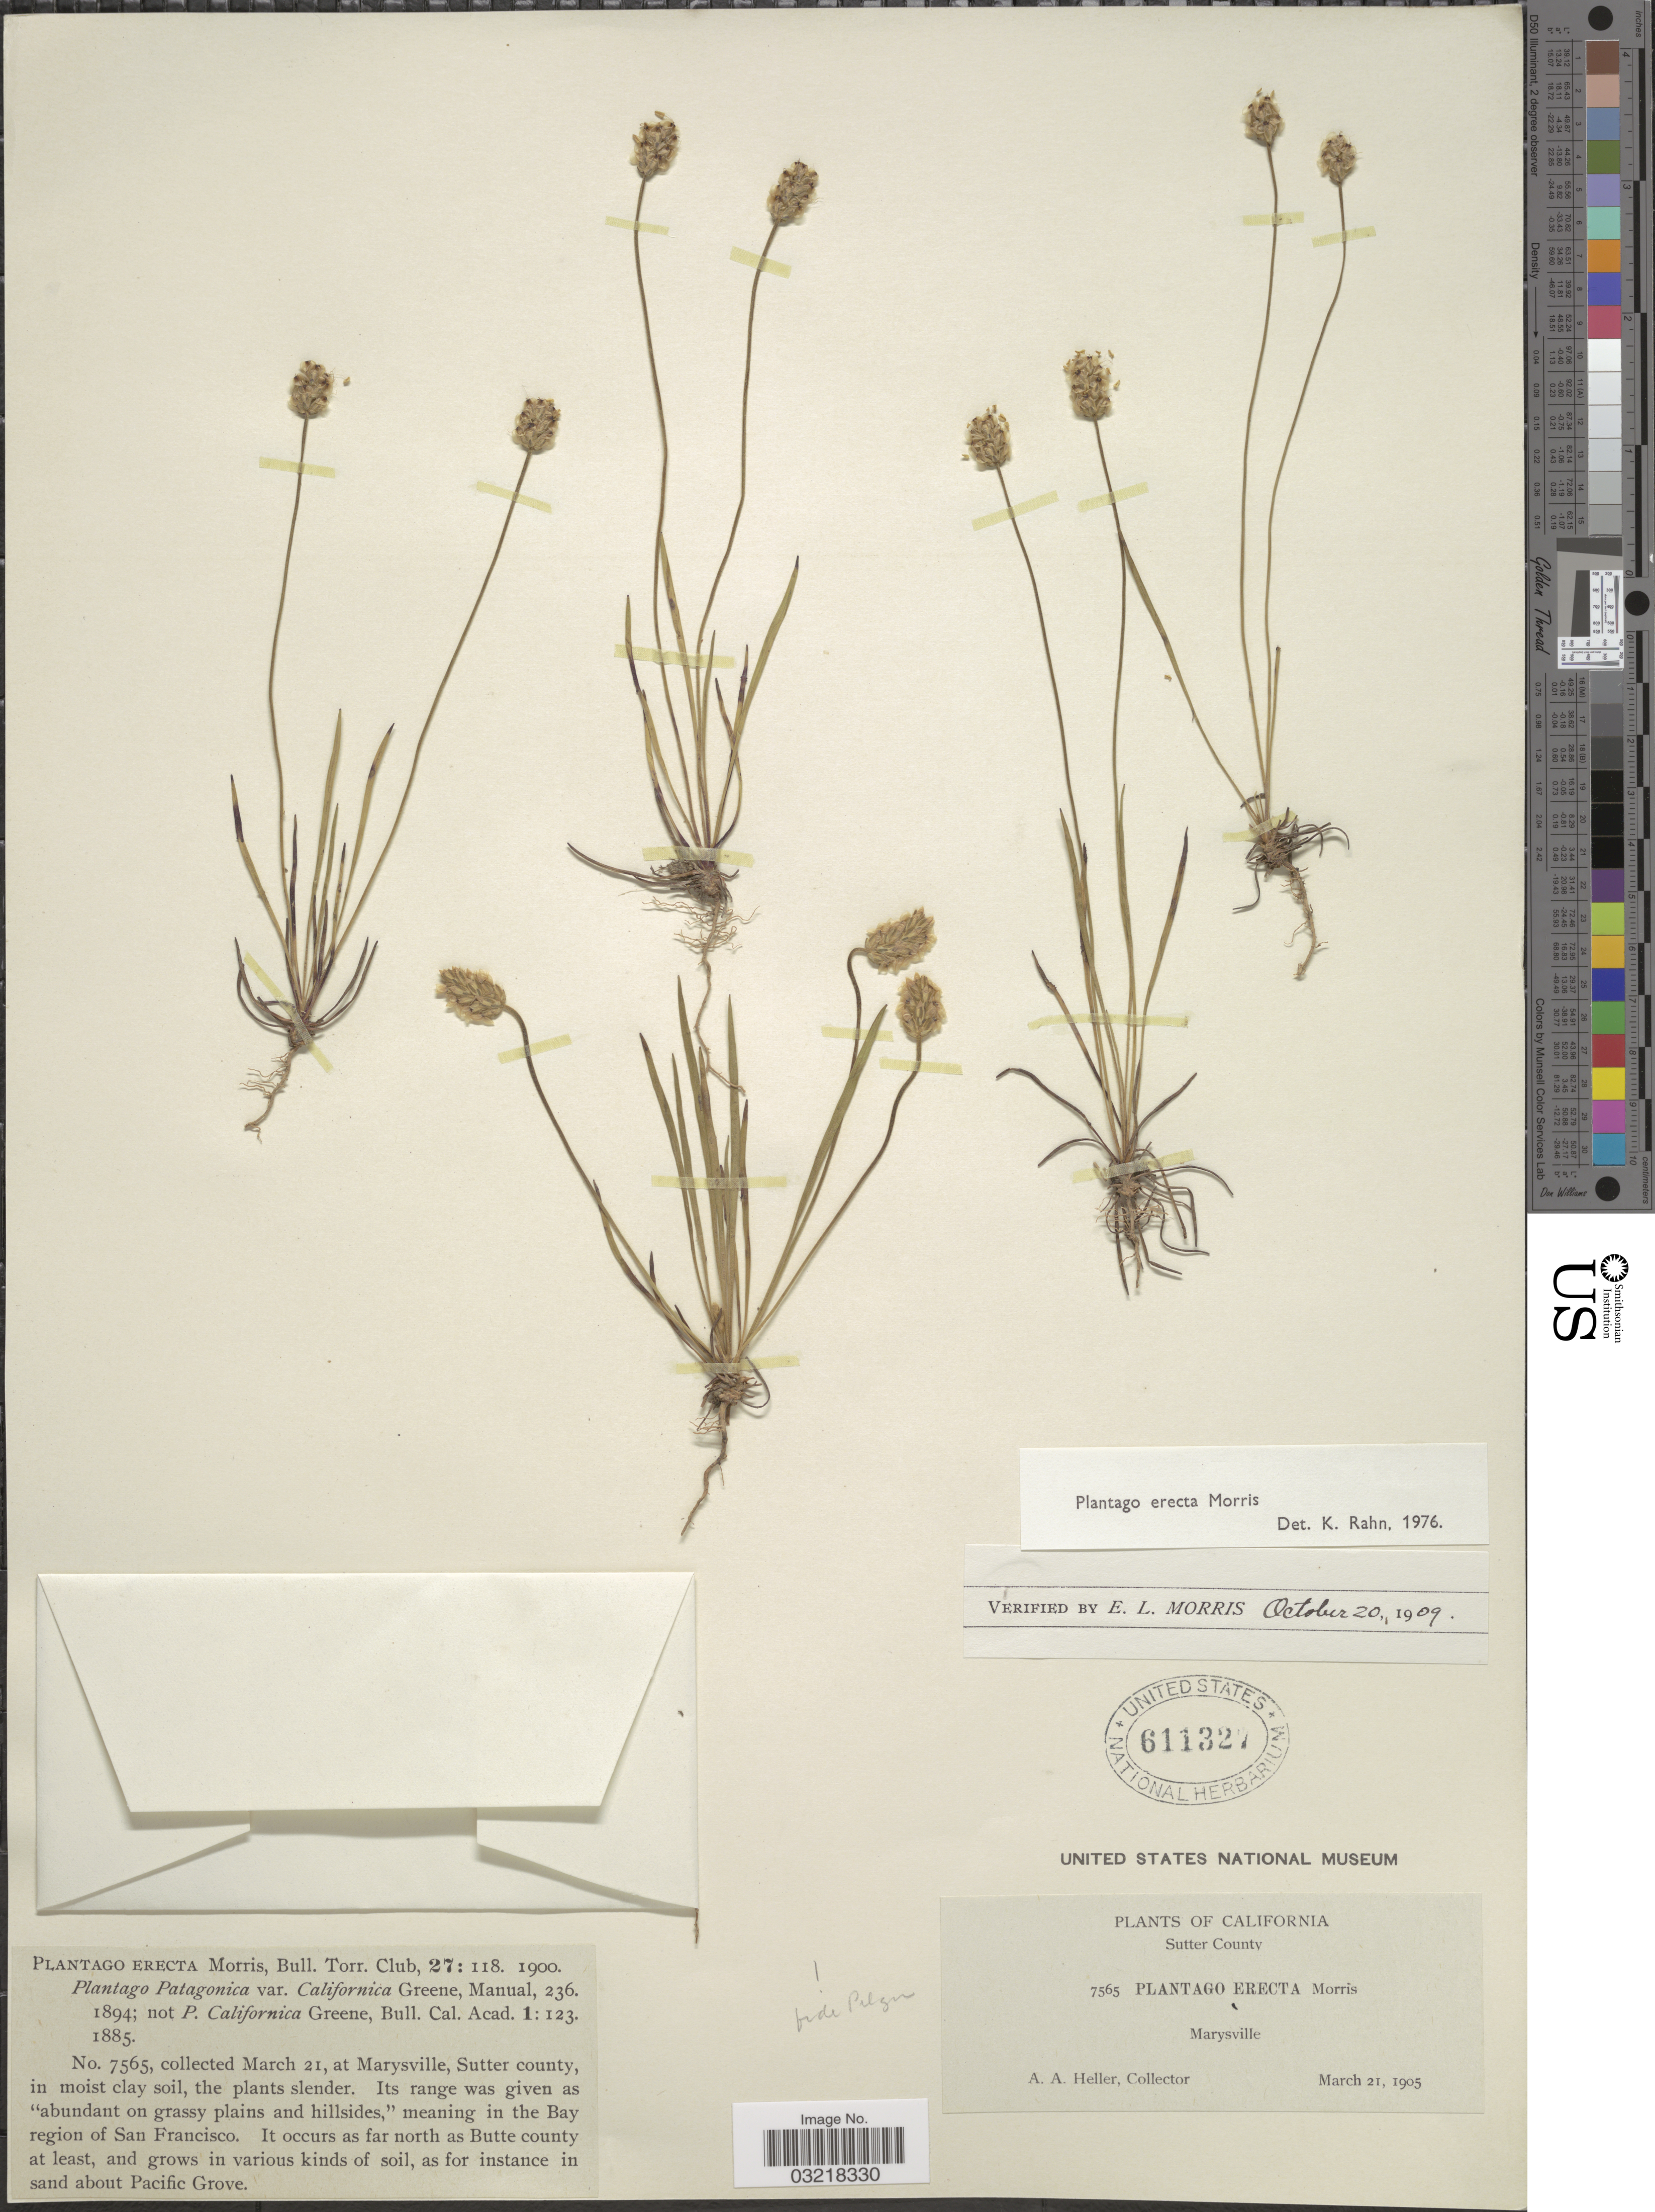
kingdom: Plantae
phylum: Tracheophyta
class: Magnoliopsida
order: Lamiales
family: Plantaginaceae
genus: Plantago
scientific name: Plantago erecta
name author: Morris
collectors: A. A. Heller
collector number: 7565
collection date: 1905-03-21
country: United States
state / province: California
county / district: Sutter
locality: Sutter County. Marysville. In the Bay region of San Francisco.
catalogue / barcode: US 611327